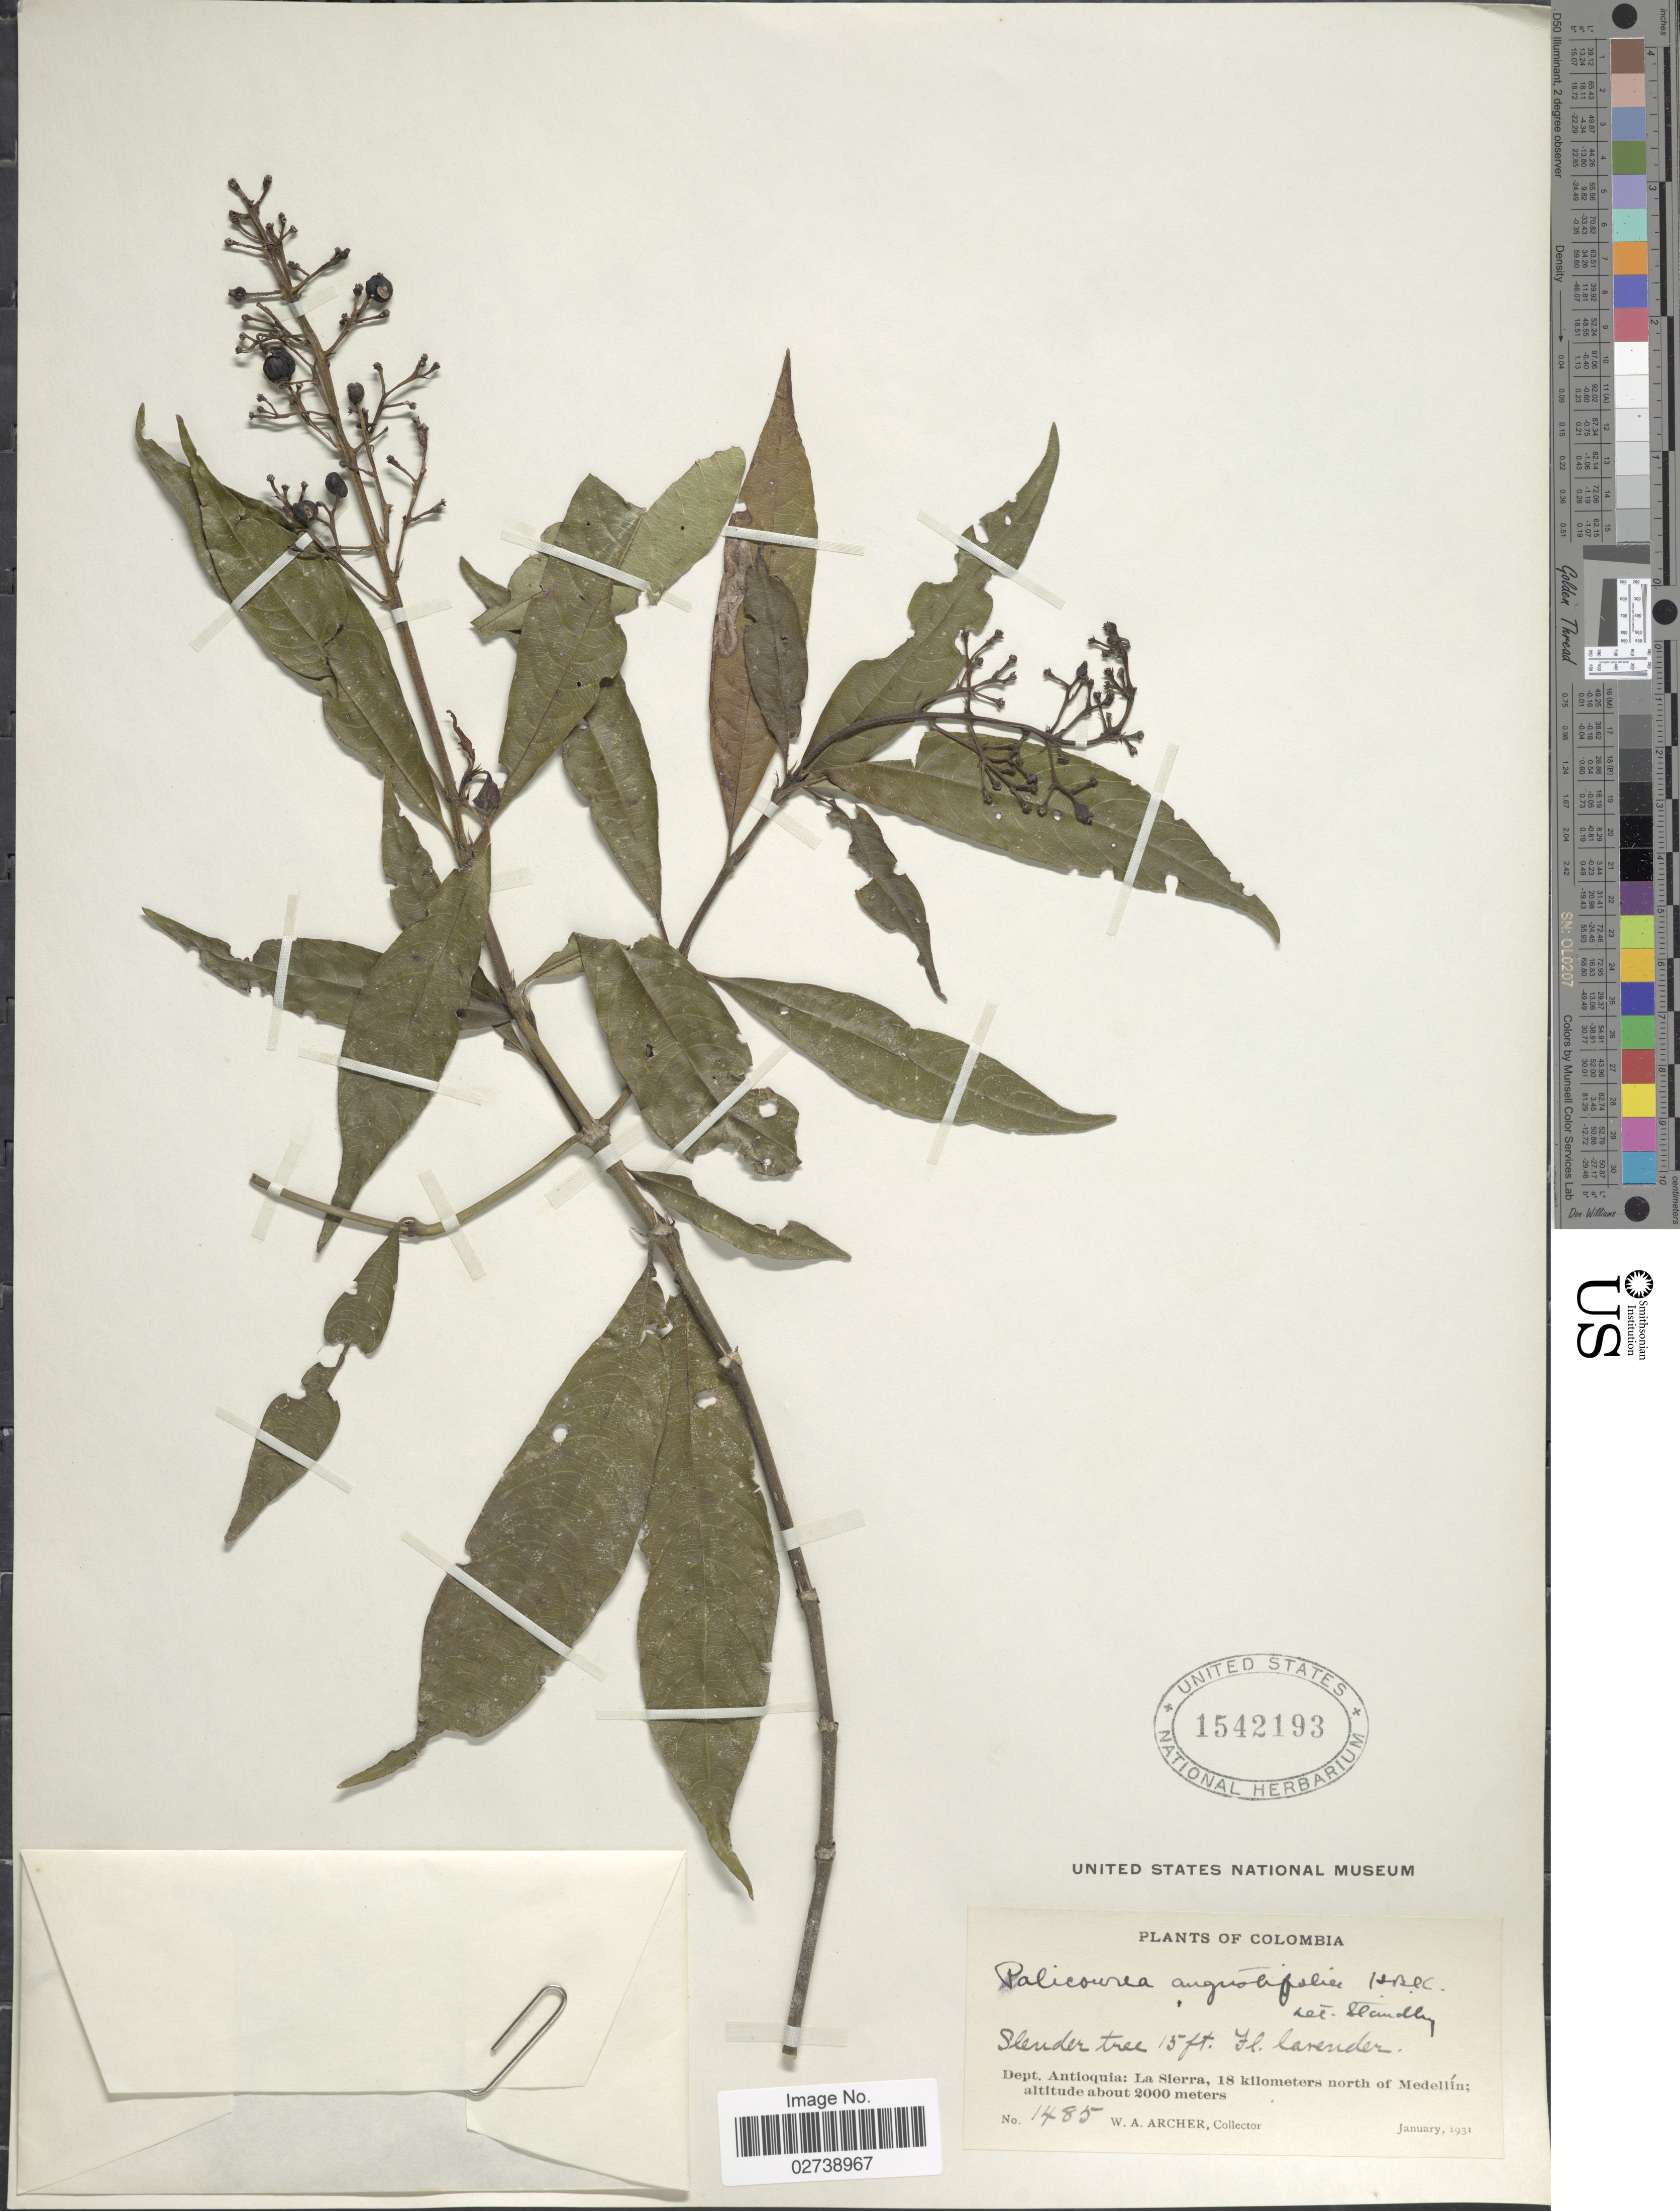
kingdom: Plantae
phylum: Tracheophyta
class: Magnoliopsida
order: Gentianales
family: Rubiaceae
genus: Palicourea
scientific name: Palicourea angustifolia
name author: Kunth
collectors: W. A. Archer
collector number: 1485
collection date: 1931-01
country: Colombia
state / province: Antioquia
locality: Dept. Antioquia: La Sierra, 18 kilometers north of Medellin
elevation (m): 2000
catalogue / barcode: US 1542193